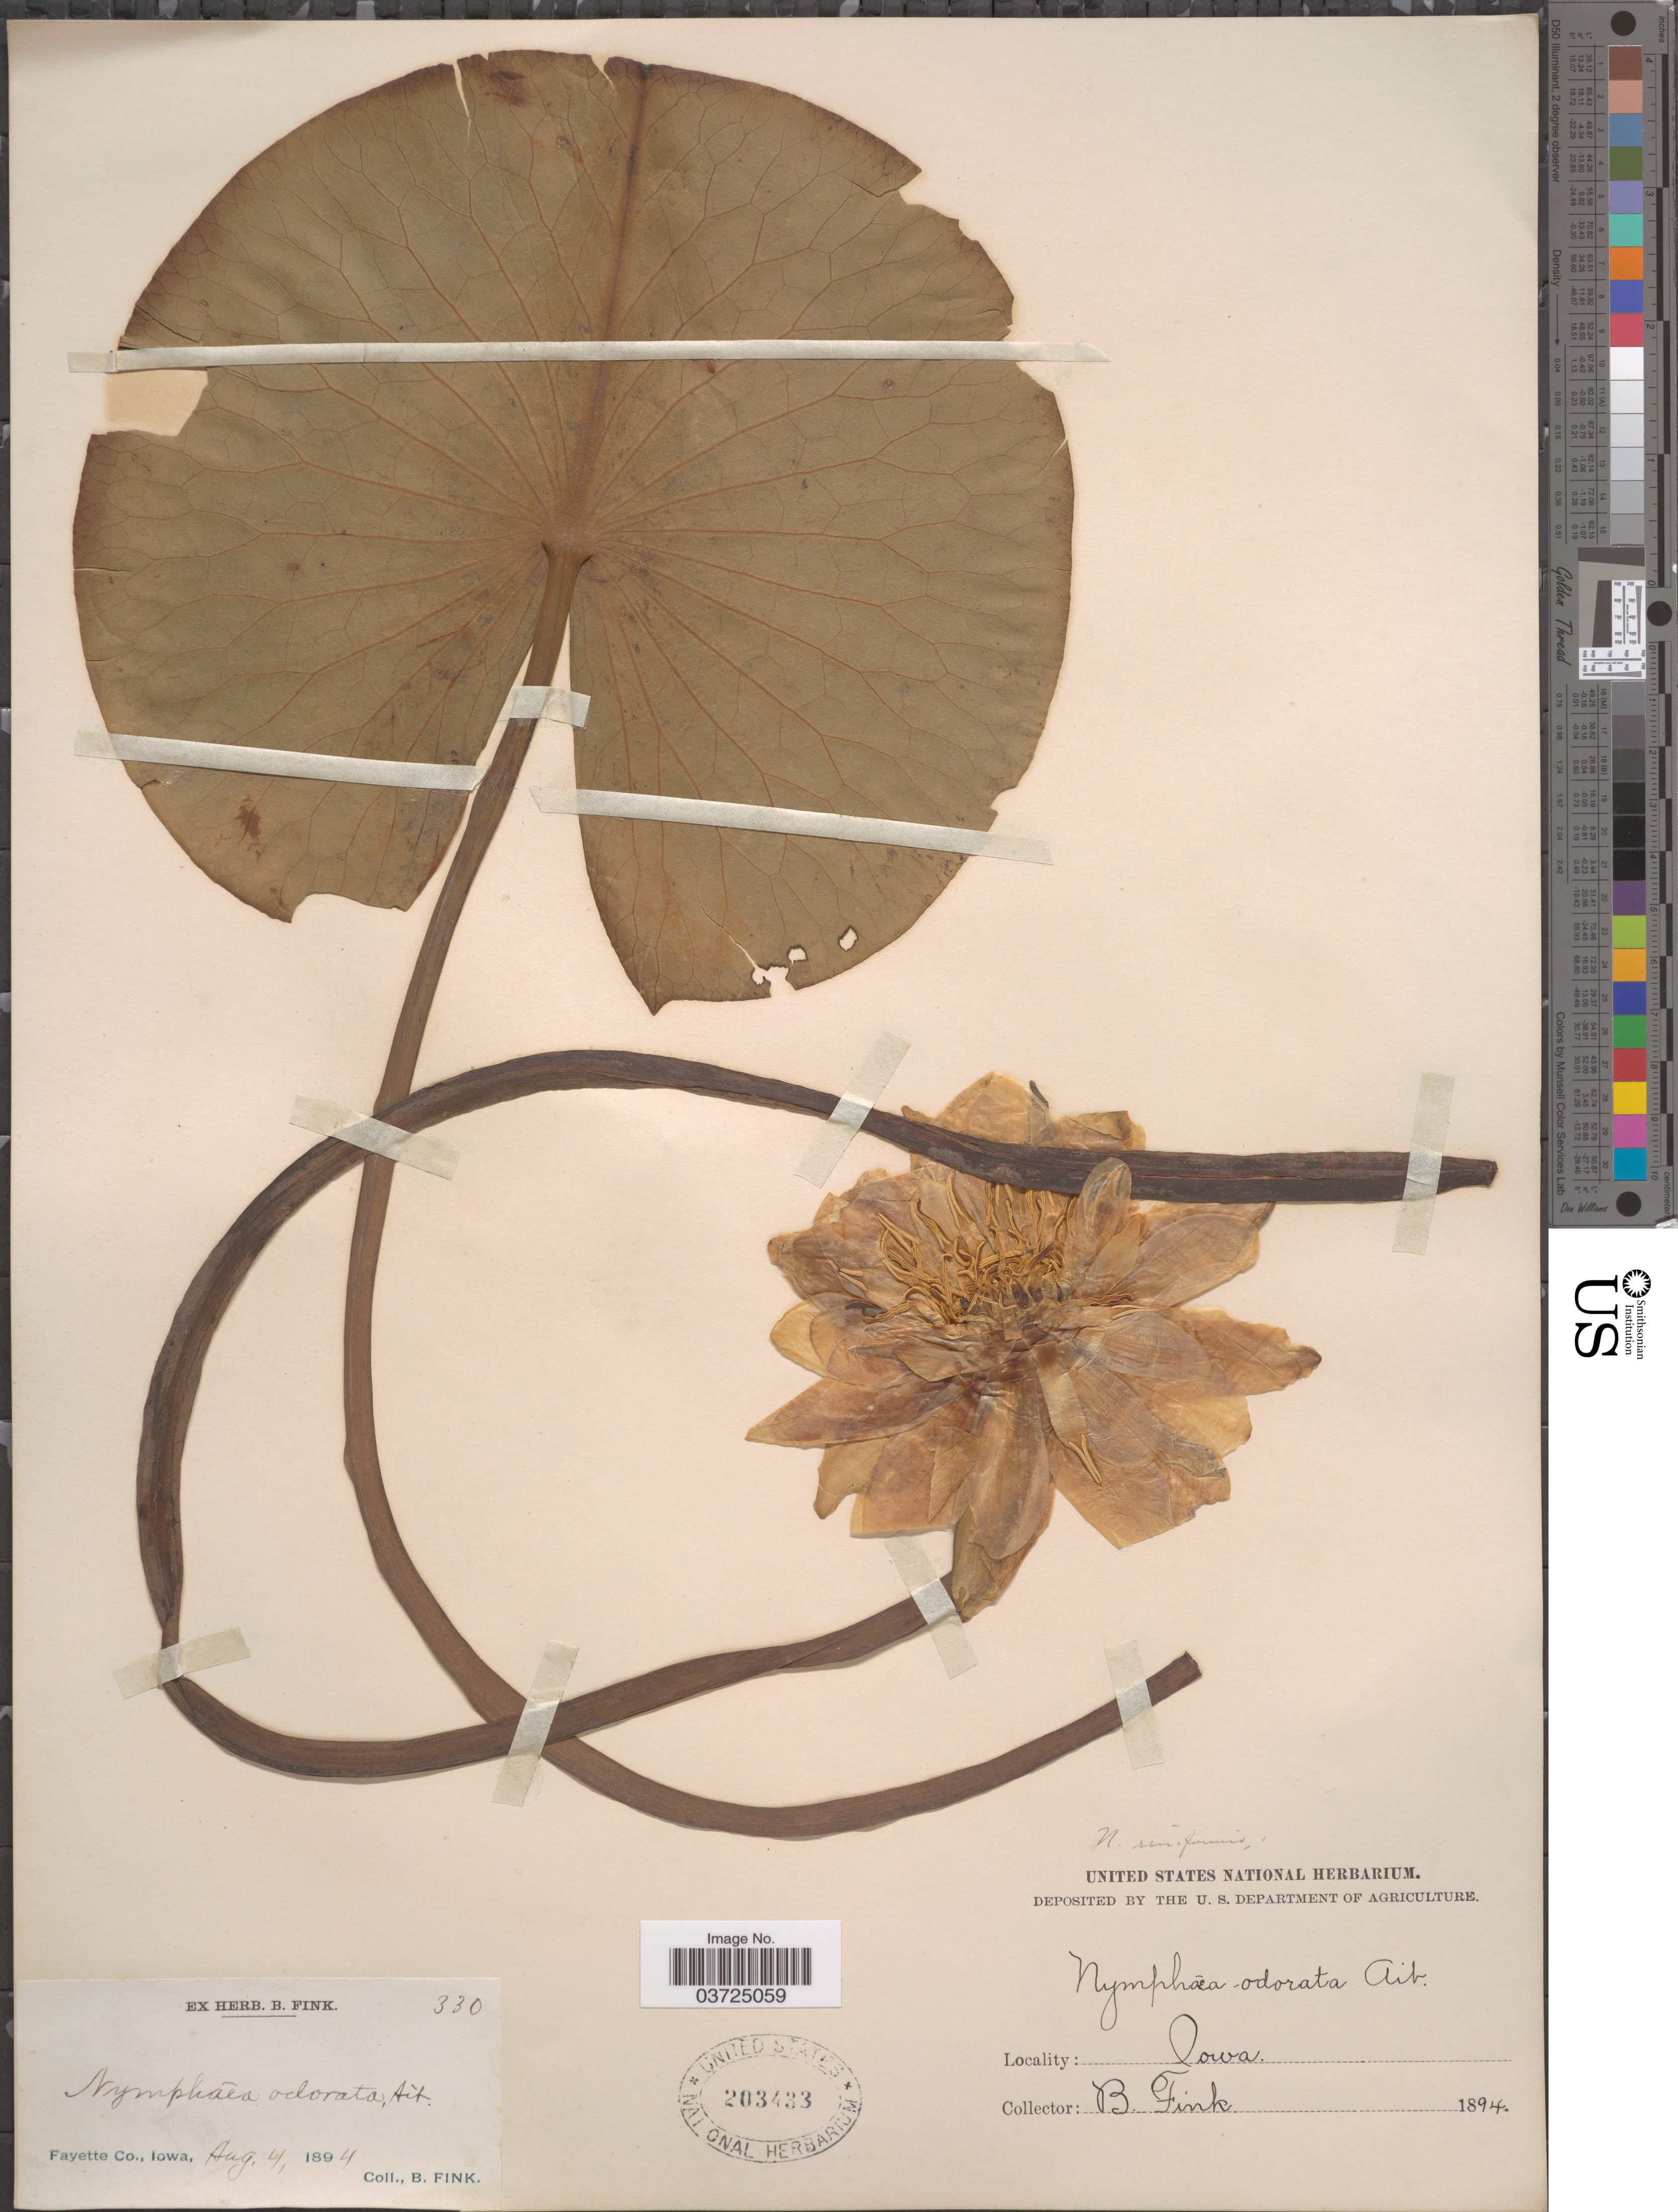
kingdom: Plantae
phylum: Tracheophyta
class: Magnoliopsida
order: Nymphaeales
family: Nymphaeaceae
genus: Nymphaea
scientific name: Nymphaea tuberosa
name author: Paine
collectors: B. Fink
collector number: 330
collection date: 1894-08-04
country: United States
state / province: Iowa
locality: Fayette Co.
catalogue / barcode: US 203433